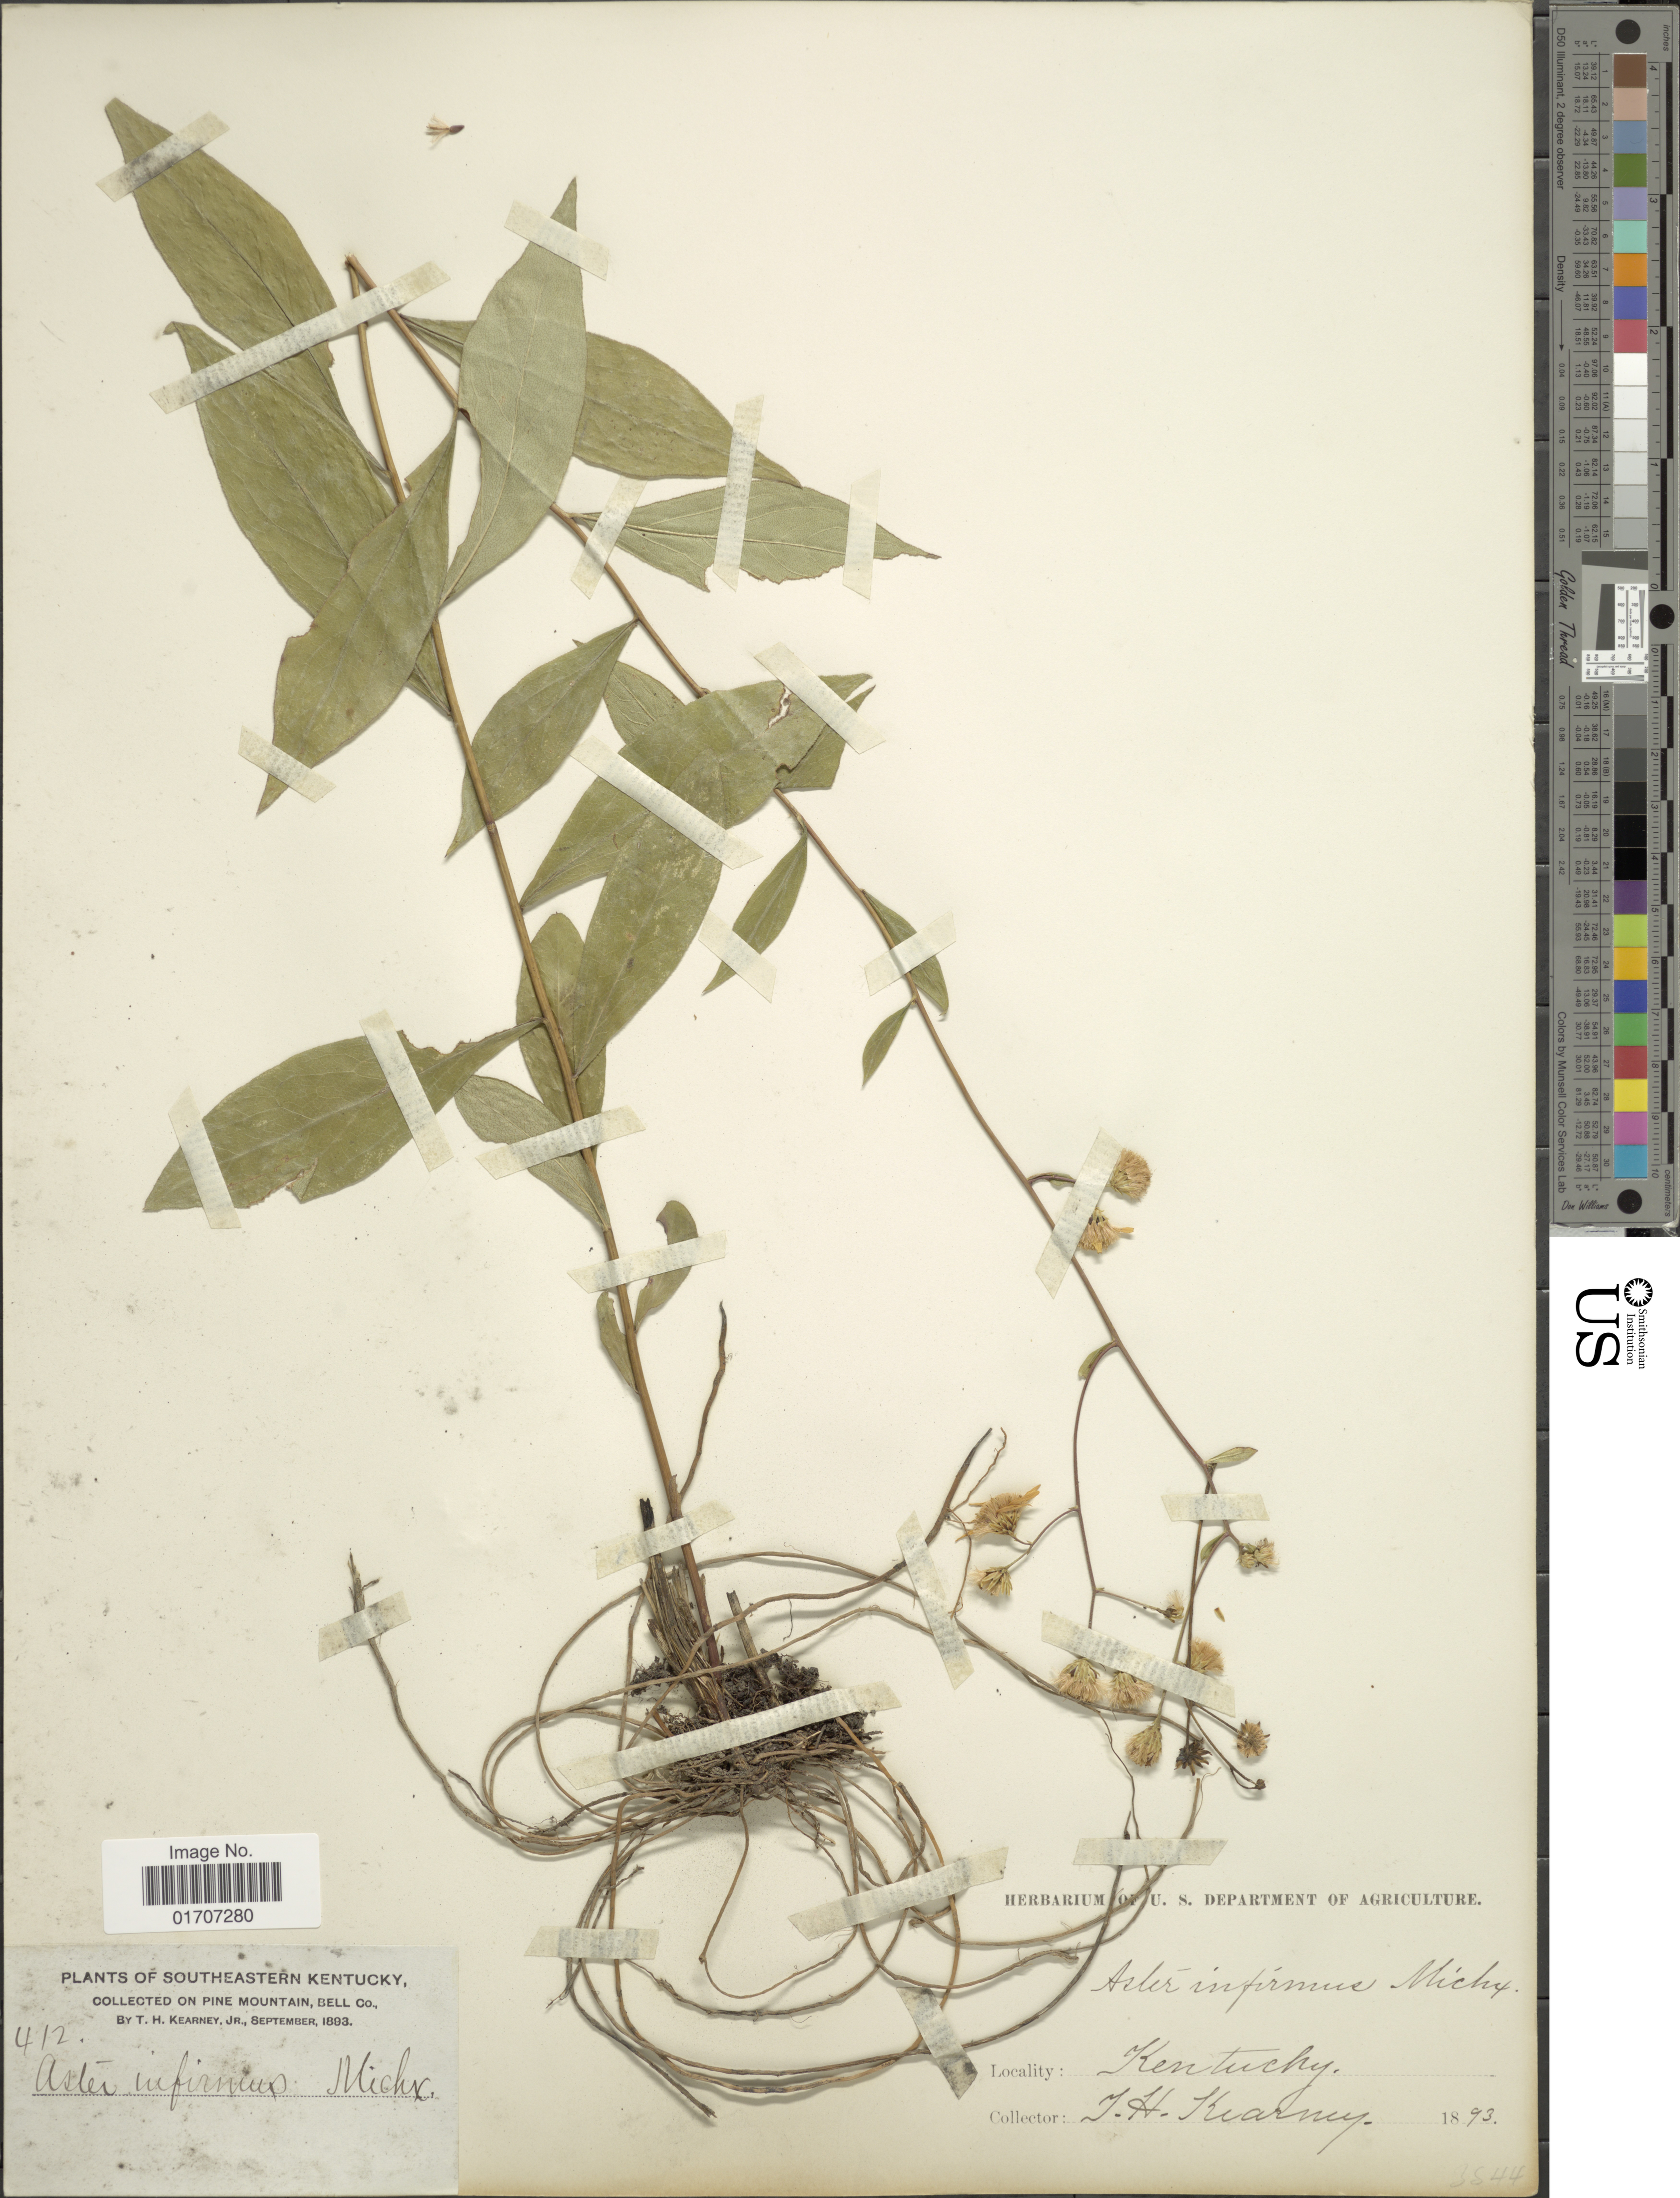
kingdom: Plantae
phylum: Tracheophyta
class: Magnoliopsida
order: Asterales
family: Asteraceae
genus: Doellingeria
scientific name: Doellingeria infirma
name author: (Michx.) Greene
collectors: T. H. Kearney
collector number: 412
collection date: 1893-09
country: United States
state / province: Kentucky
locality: Southeastern Kentucky, on Pine Mountain, Bell Co.